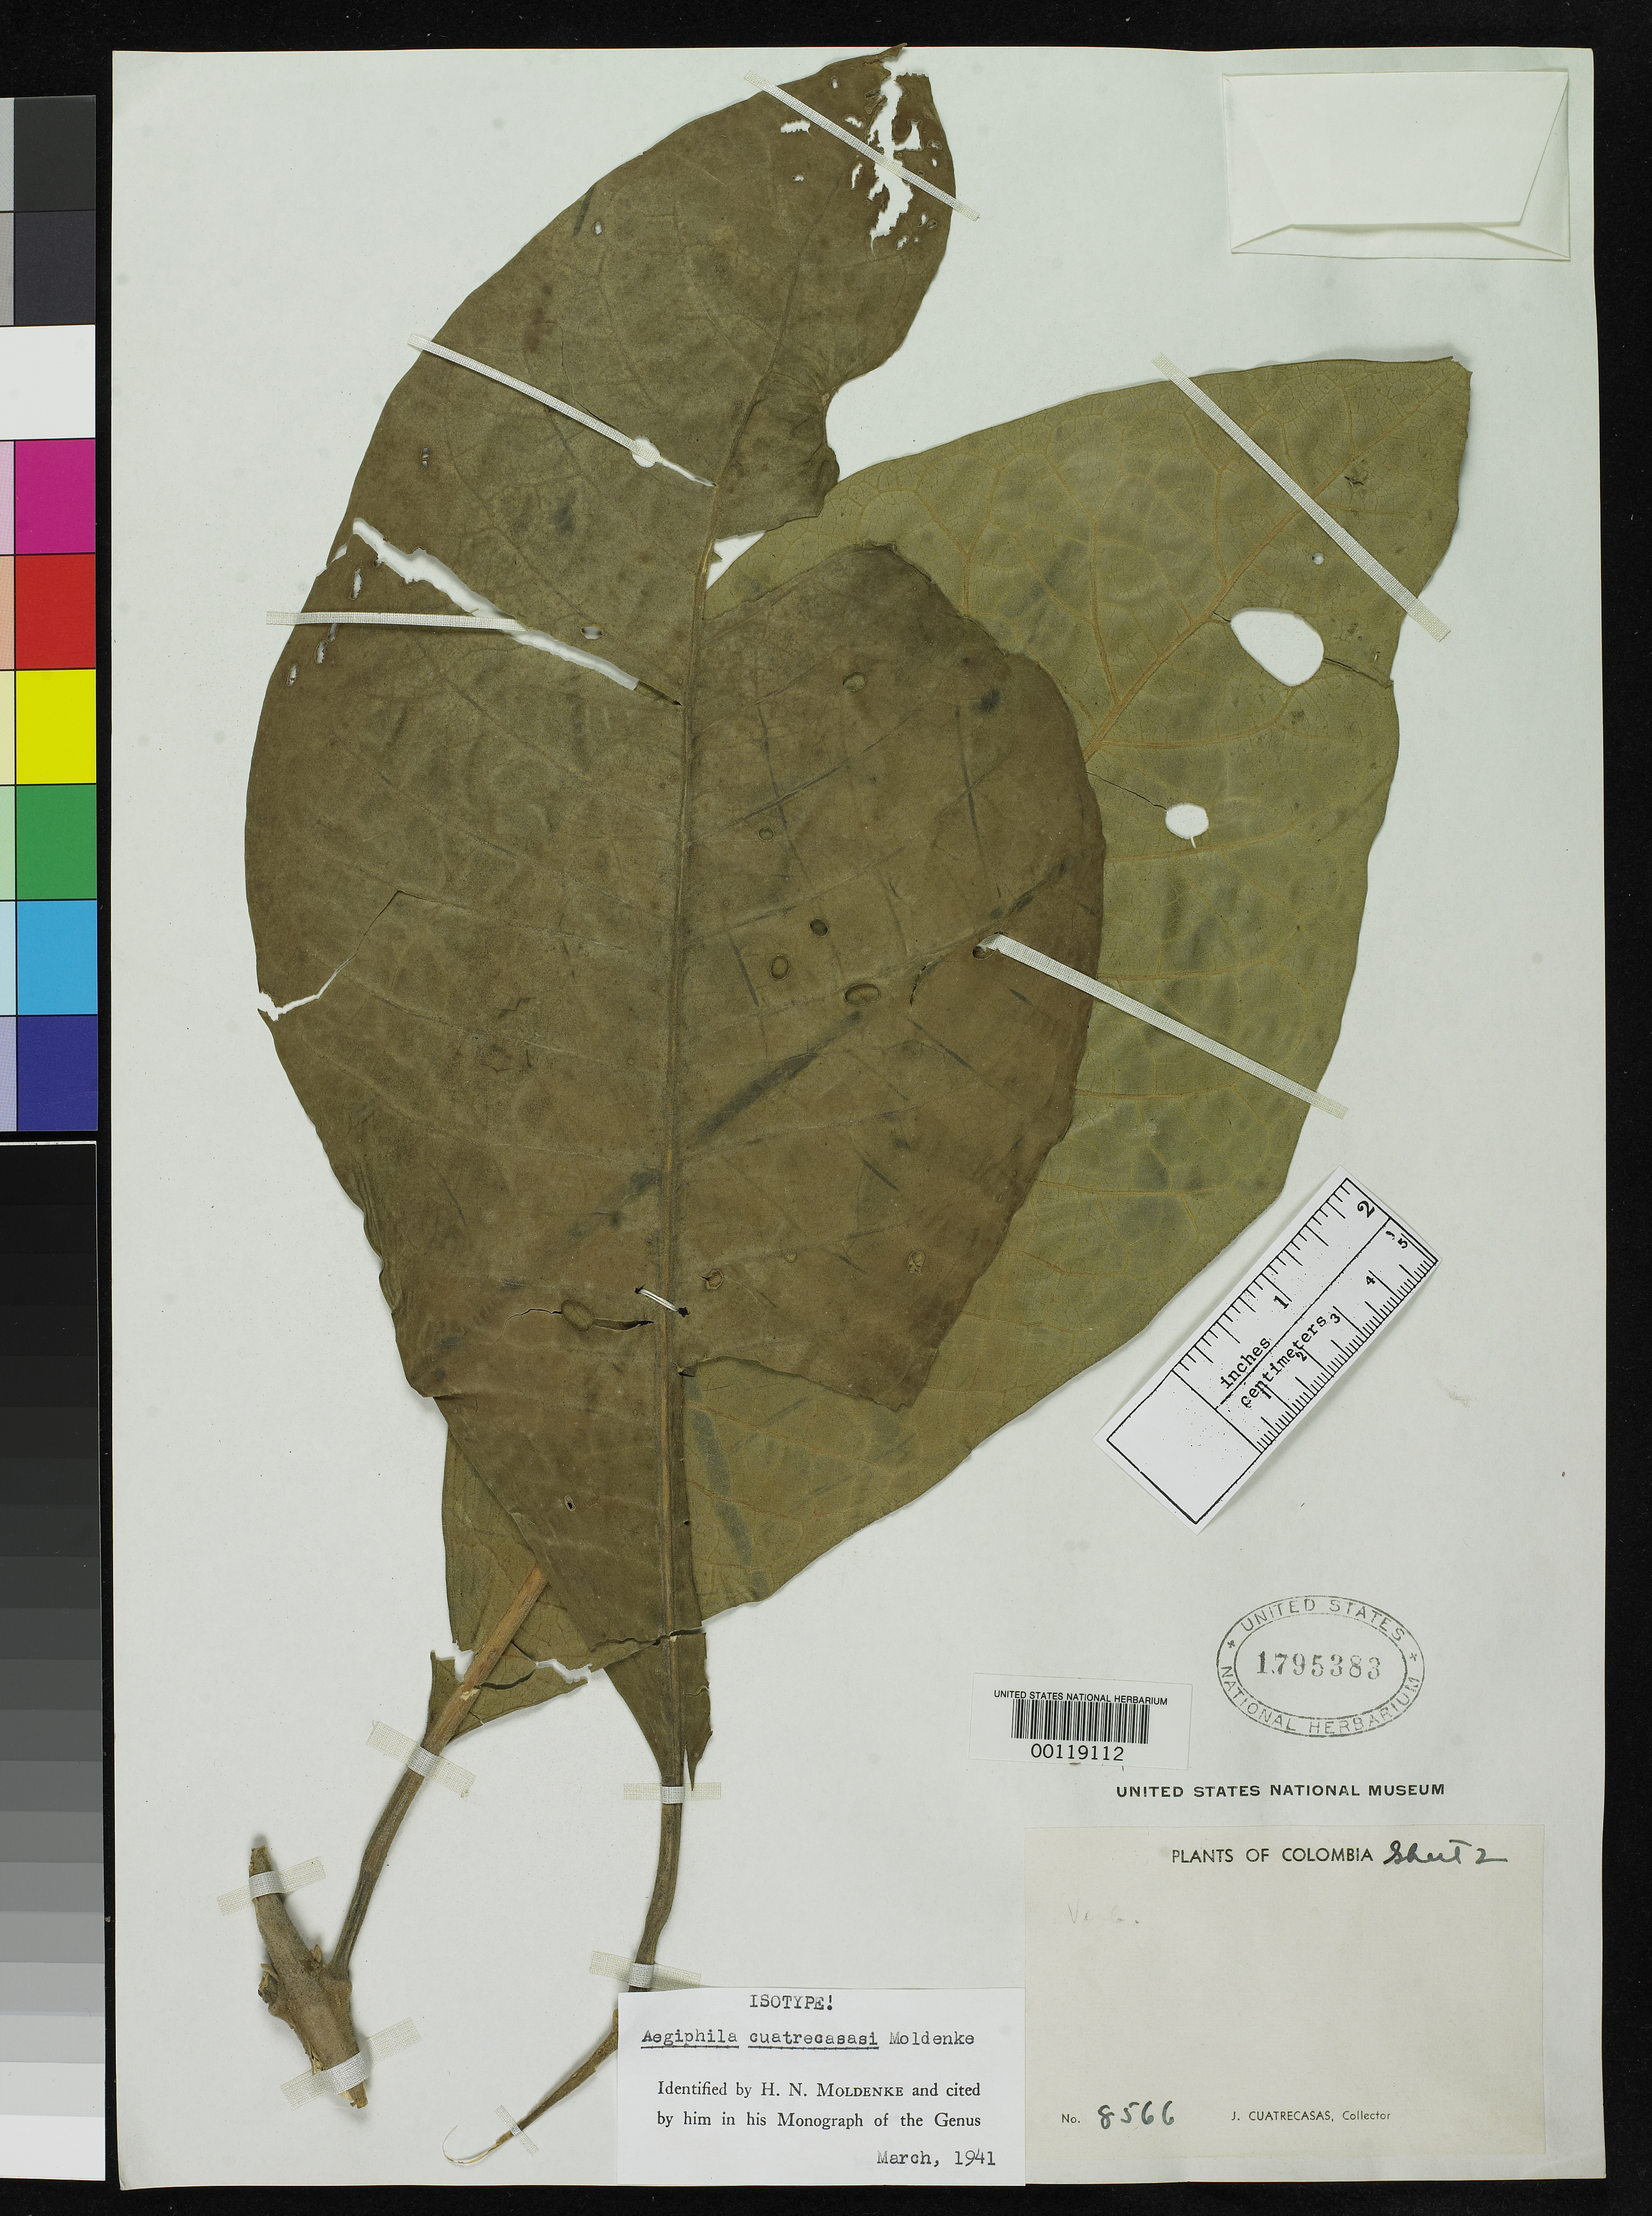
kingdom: Plantae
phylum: Tracheophyta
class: Magnoliopsida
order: Lamiales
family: Lamiaceae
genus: Aegiphila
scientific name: Aegiphila cuatrecasasii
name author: Moldenke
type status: Isotype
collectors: J. Cuatrecasas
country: Colombia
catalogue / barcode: US 1795383